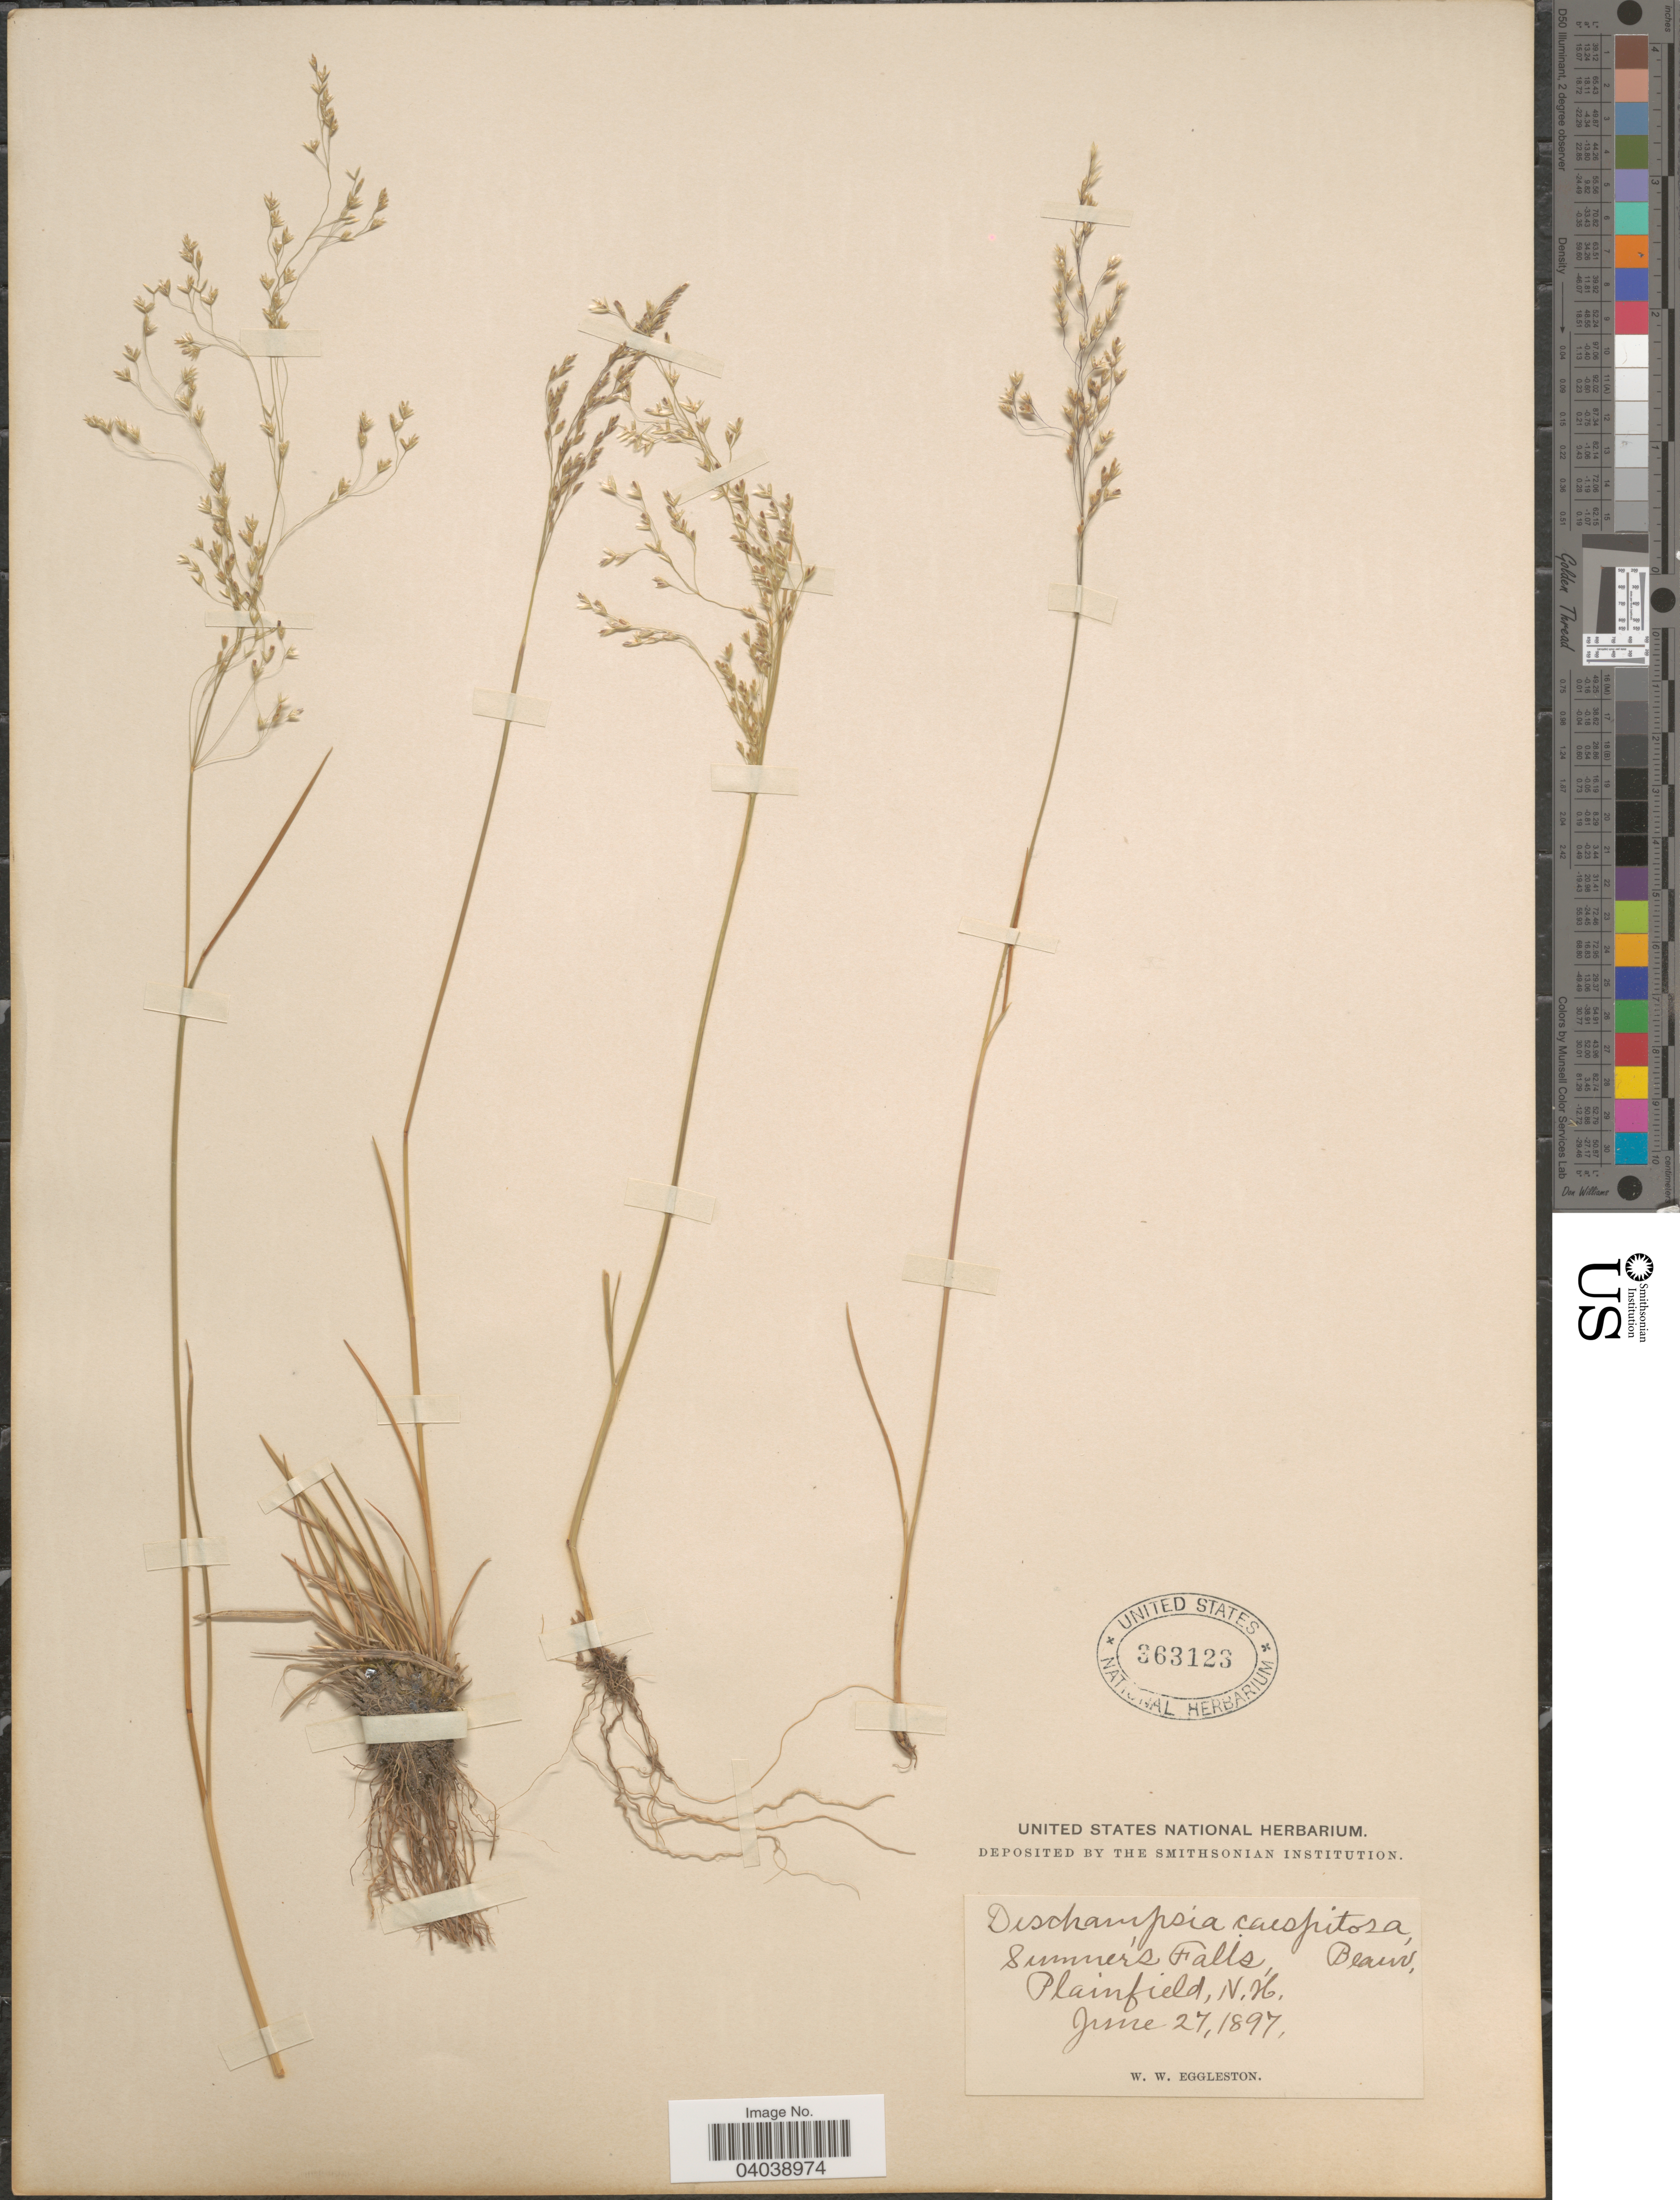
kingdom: Plantae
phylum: Tracheophyta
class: Liliopsida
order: Poales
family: Poaceae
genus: Deschampsia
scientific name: Deschampsia cespitosa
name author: (L.) P. Beauv.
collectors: W. W. Eggleston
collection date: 1897-06-27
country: United States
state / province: New Hampshire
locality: Summer's Falls, Plainfield.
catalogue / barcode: US 363123